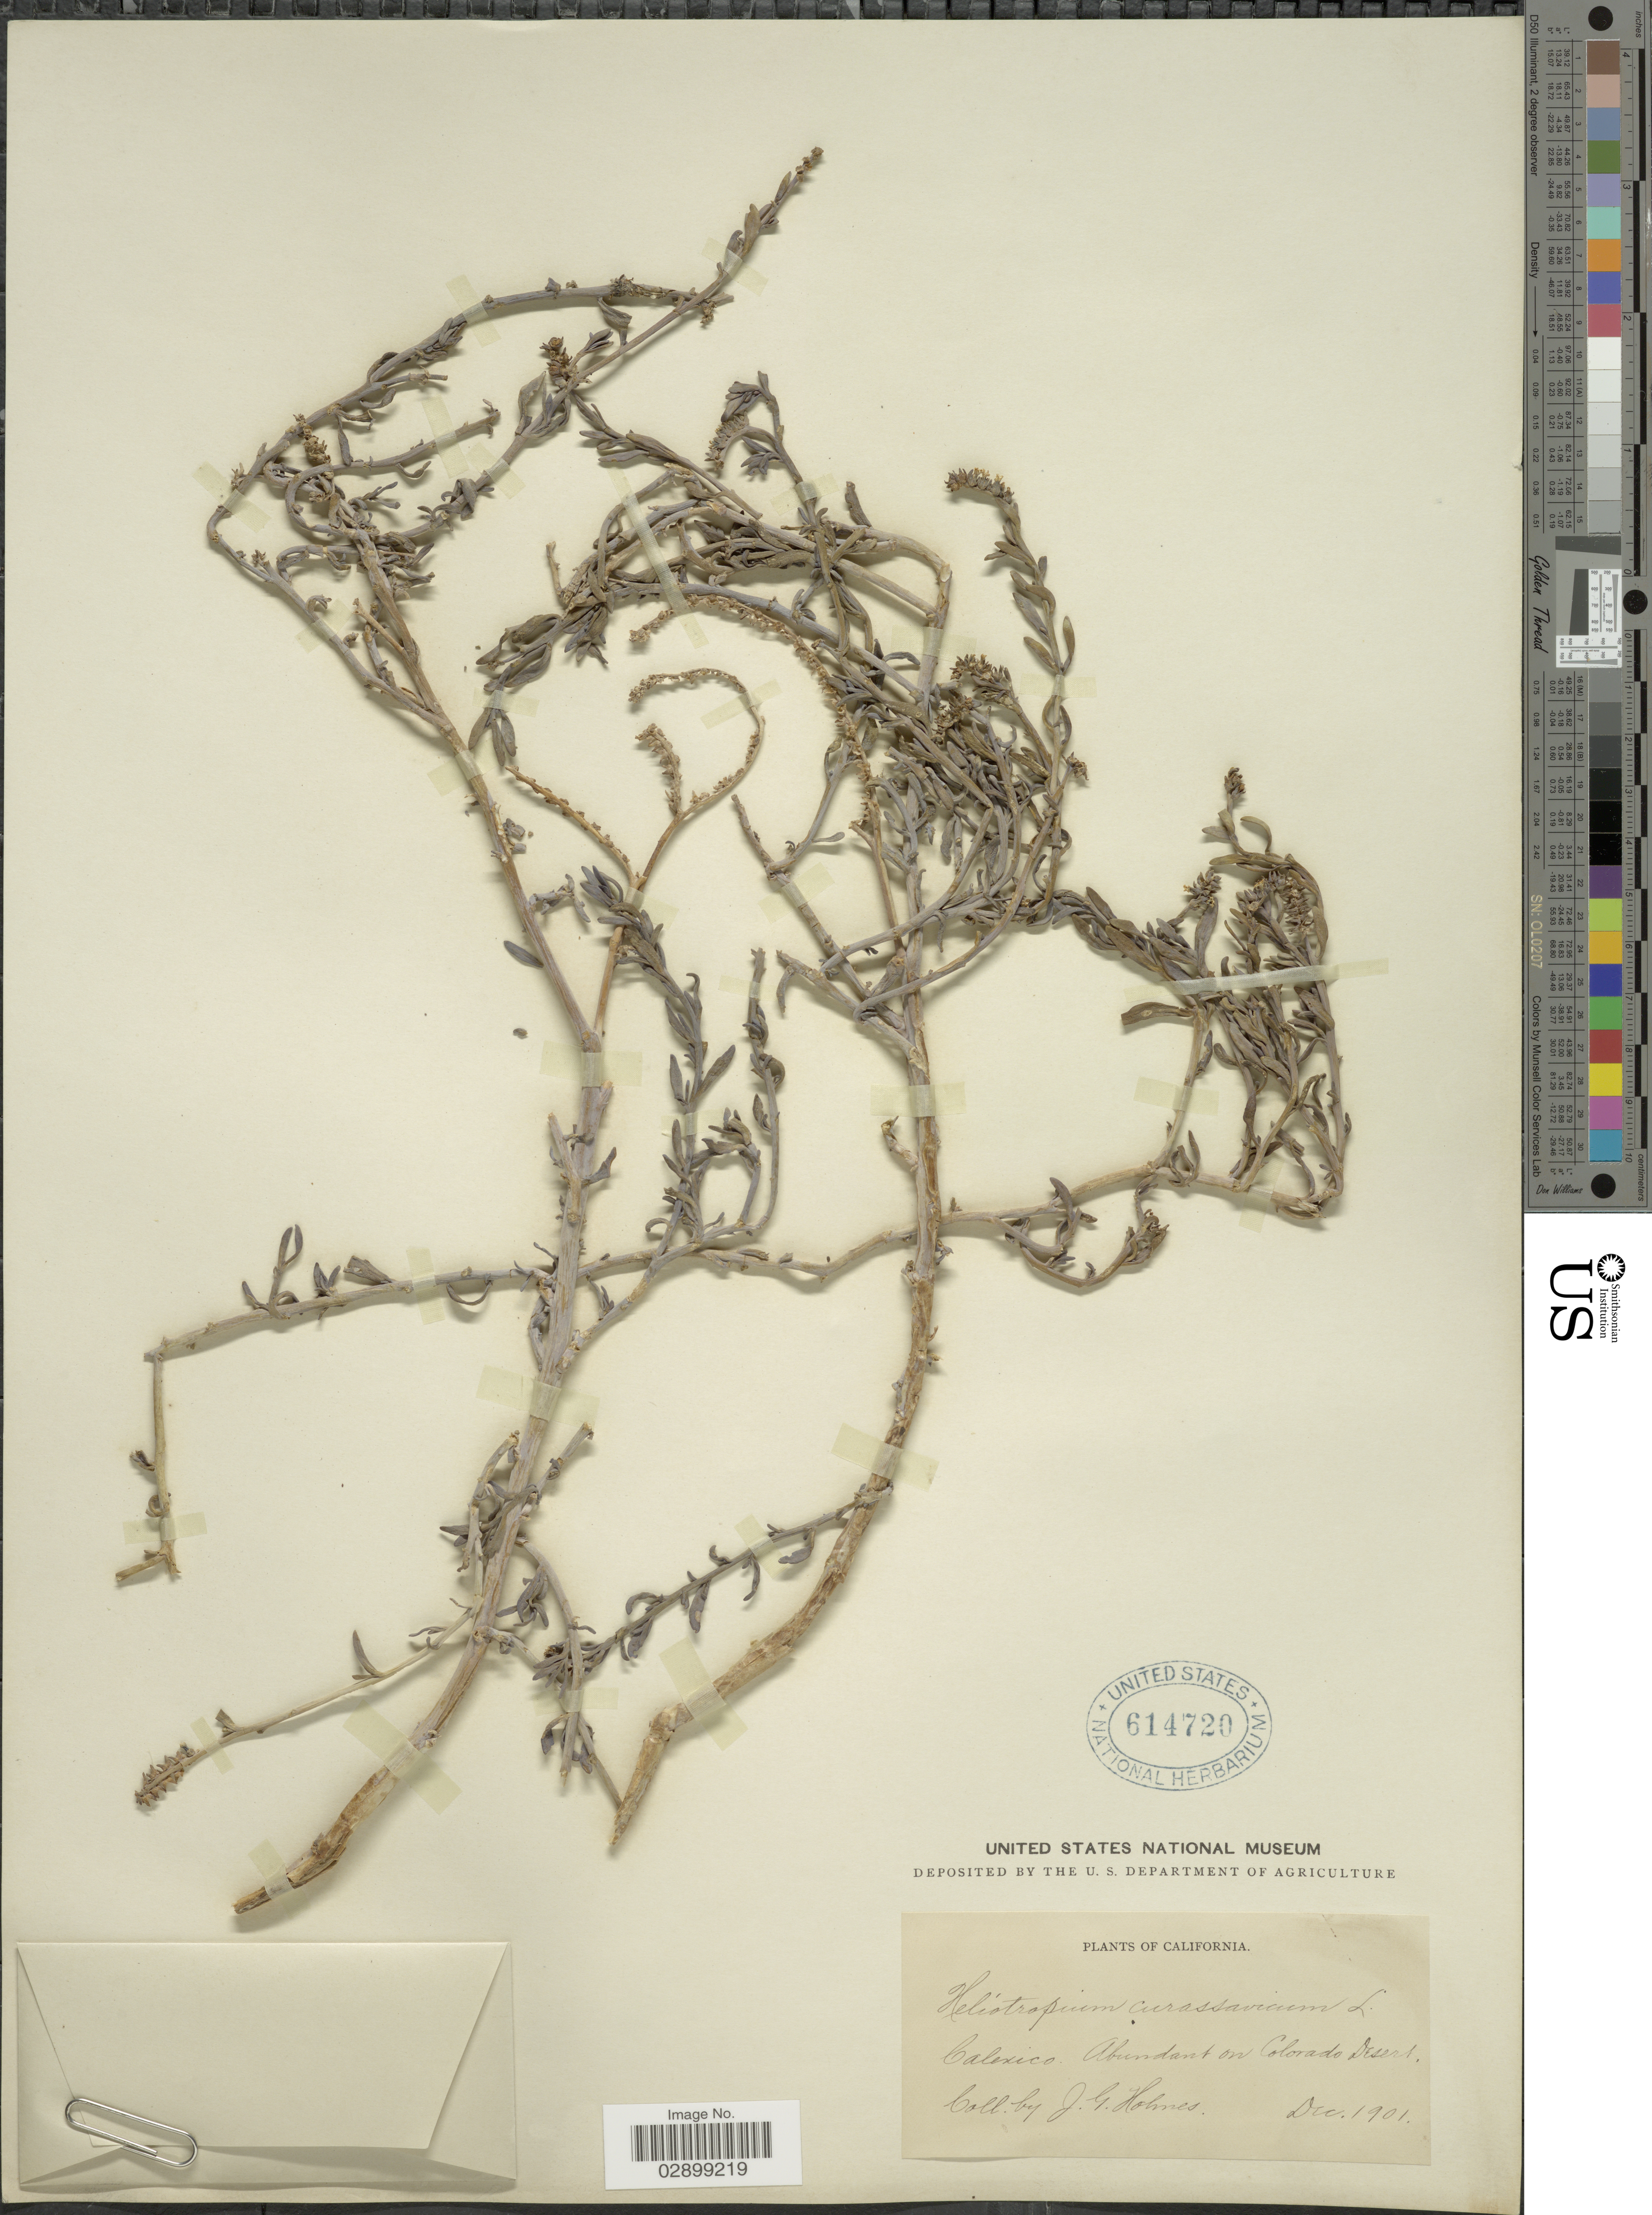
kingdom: Plantae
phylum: Tracheophyta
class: Magnoliopsida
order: Boraginales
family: Heliotropiaceae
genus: Heliotropium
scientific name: Heliotropium sp.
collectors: J. Holmes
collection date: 1901-12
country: United States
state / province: California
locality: Calexico. Abundant on Colorado Desert.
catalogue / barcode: US 614720